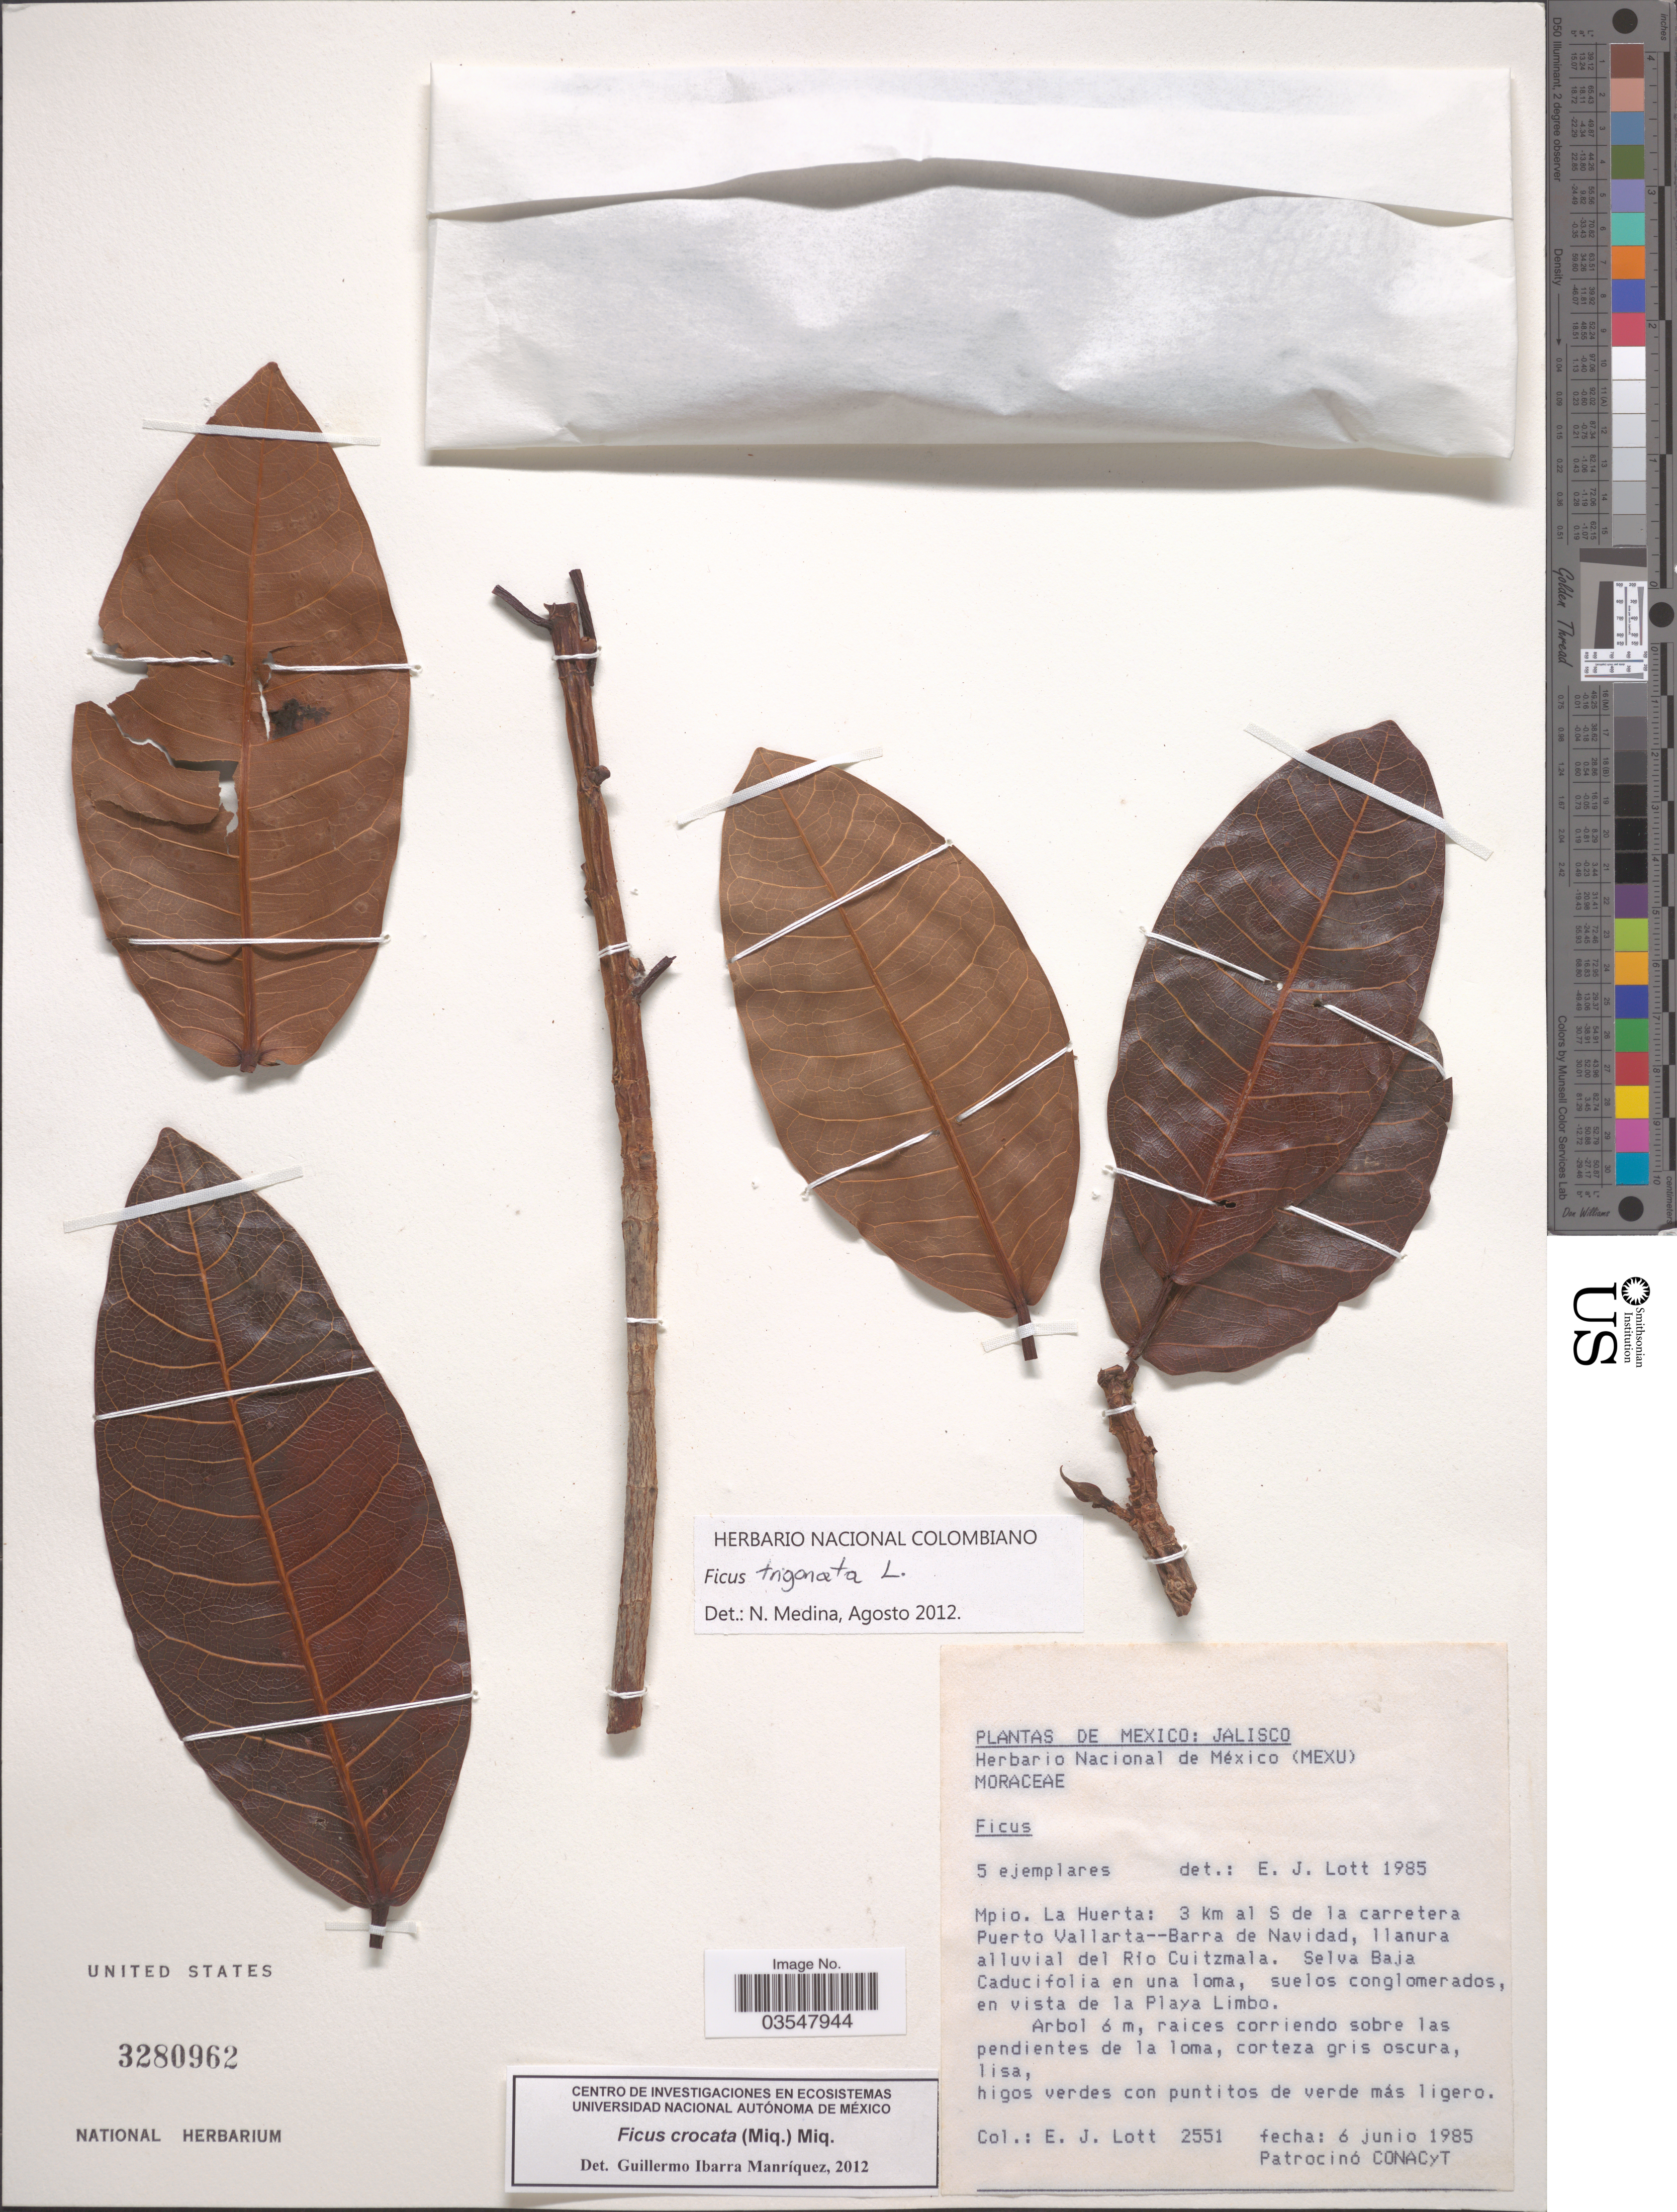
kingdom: Plantae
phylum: Tracheophyta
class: Magnoliopsida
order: Rosales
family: Moraceae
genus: Ficus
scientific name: Ficus crocata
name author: (Miq.) Miq.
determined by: Cardoso Pederneiras, L.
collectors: E. Lott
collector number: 2551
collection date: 1985-06-06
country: Mexico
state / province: Jalisco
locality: Mpio. La Huerta: 3 Km al S de la carretera Puerto Vallarta -- Barra de Navidad, llanura alluvial del Rio Cuitzmala. Selva Baja Caducifolia en una loma, suelos conglomerados, en vista de la Playa Limbo.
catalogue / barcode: US 3280962